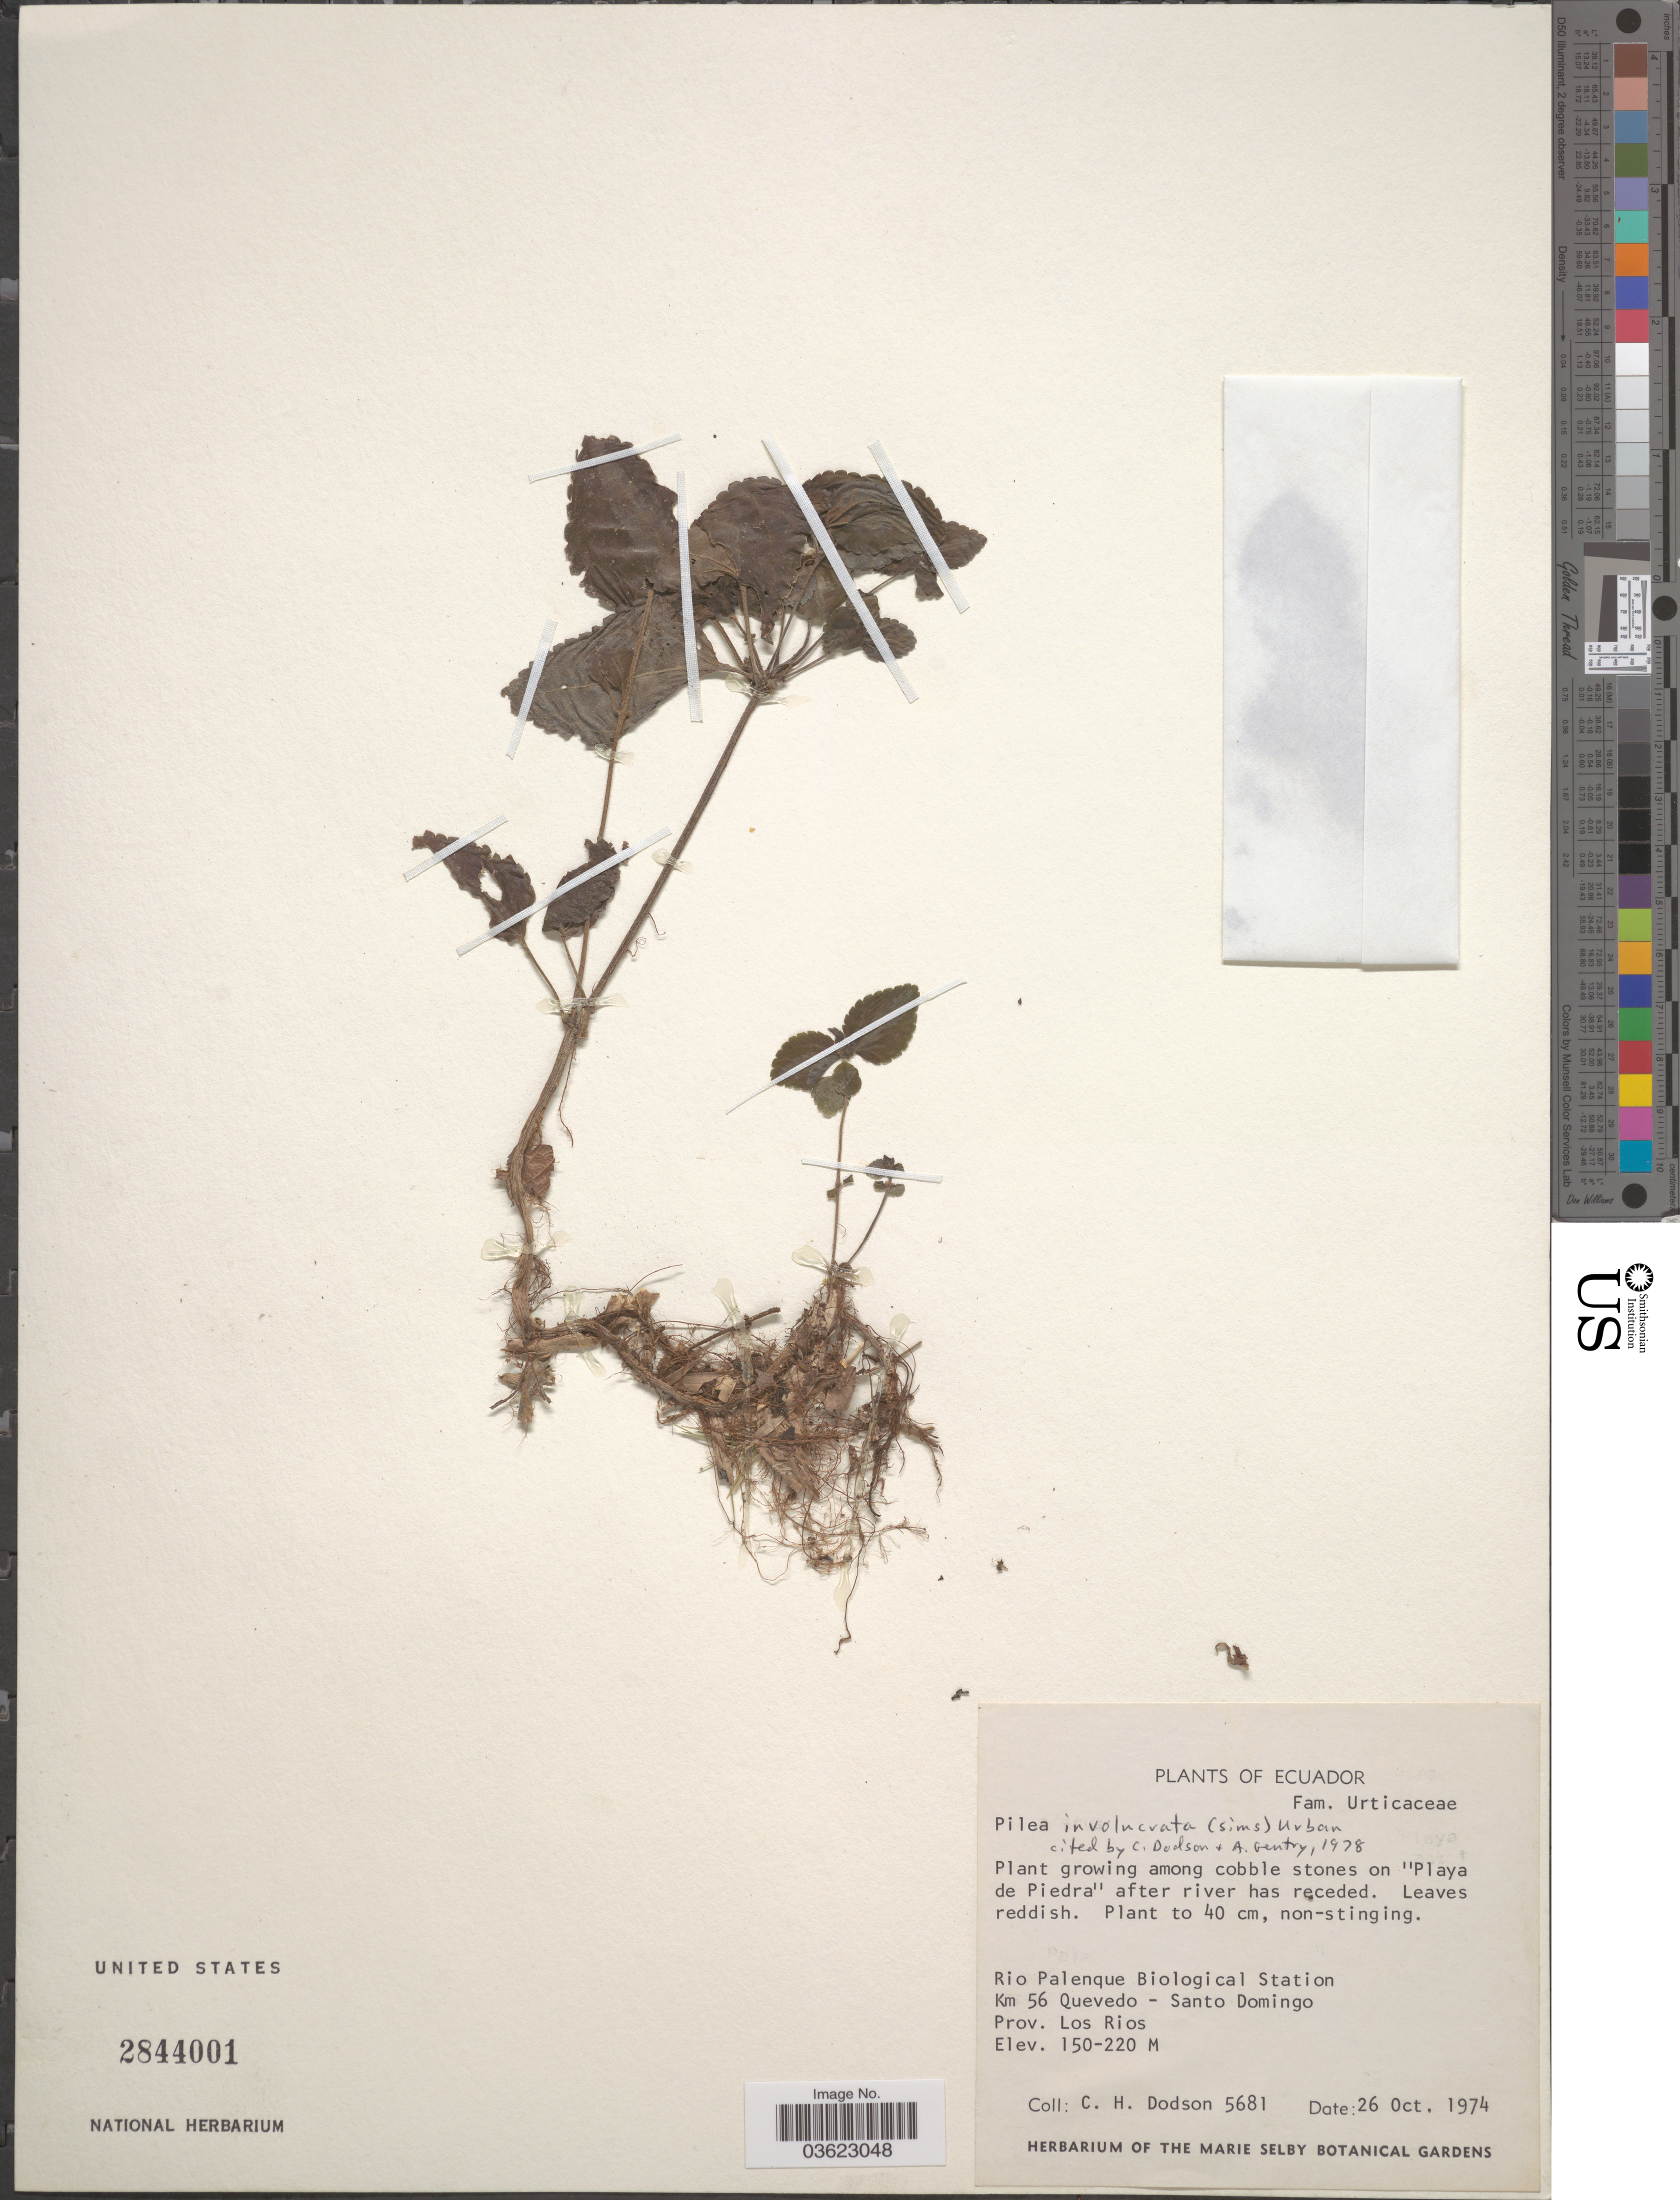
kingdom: Plantae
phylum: Tracheophyta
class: Magnoliopsida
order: Rosales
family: Urticaceae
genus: Pilea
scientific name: Pilea involucrata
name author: Urb.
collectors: C. H. Dodson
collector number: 5681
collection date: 1974-10-26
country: Ecuador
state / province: Los Ríos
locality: Rio Palengue Biological Station. Km 56 Quevedo - Santo Domingo.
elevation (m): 150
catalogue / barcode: US 2844001